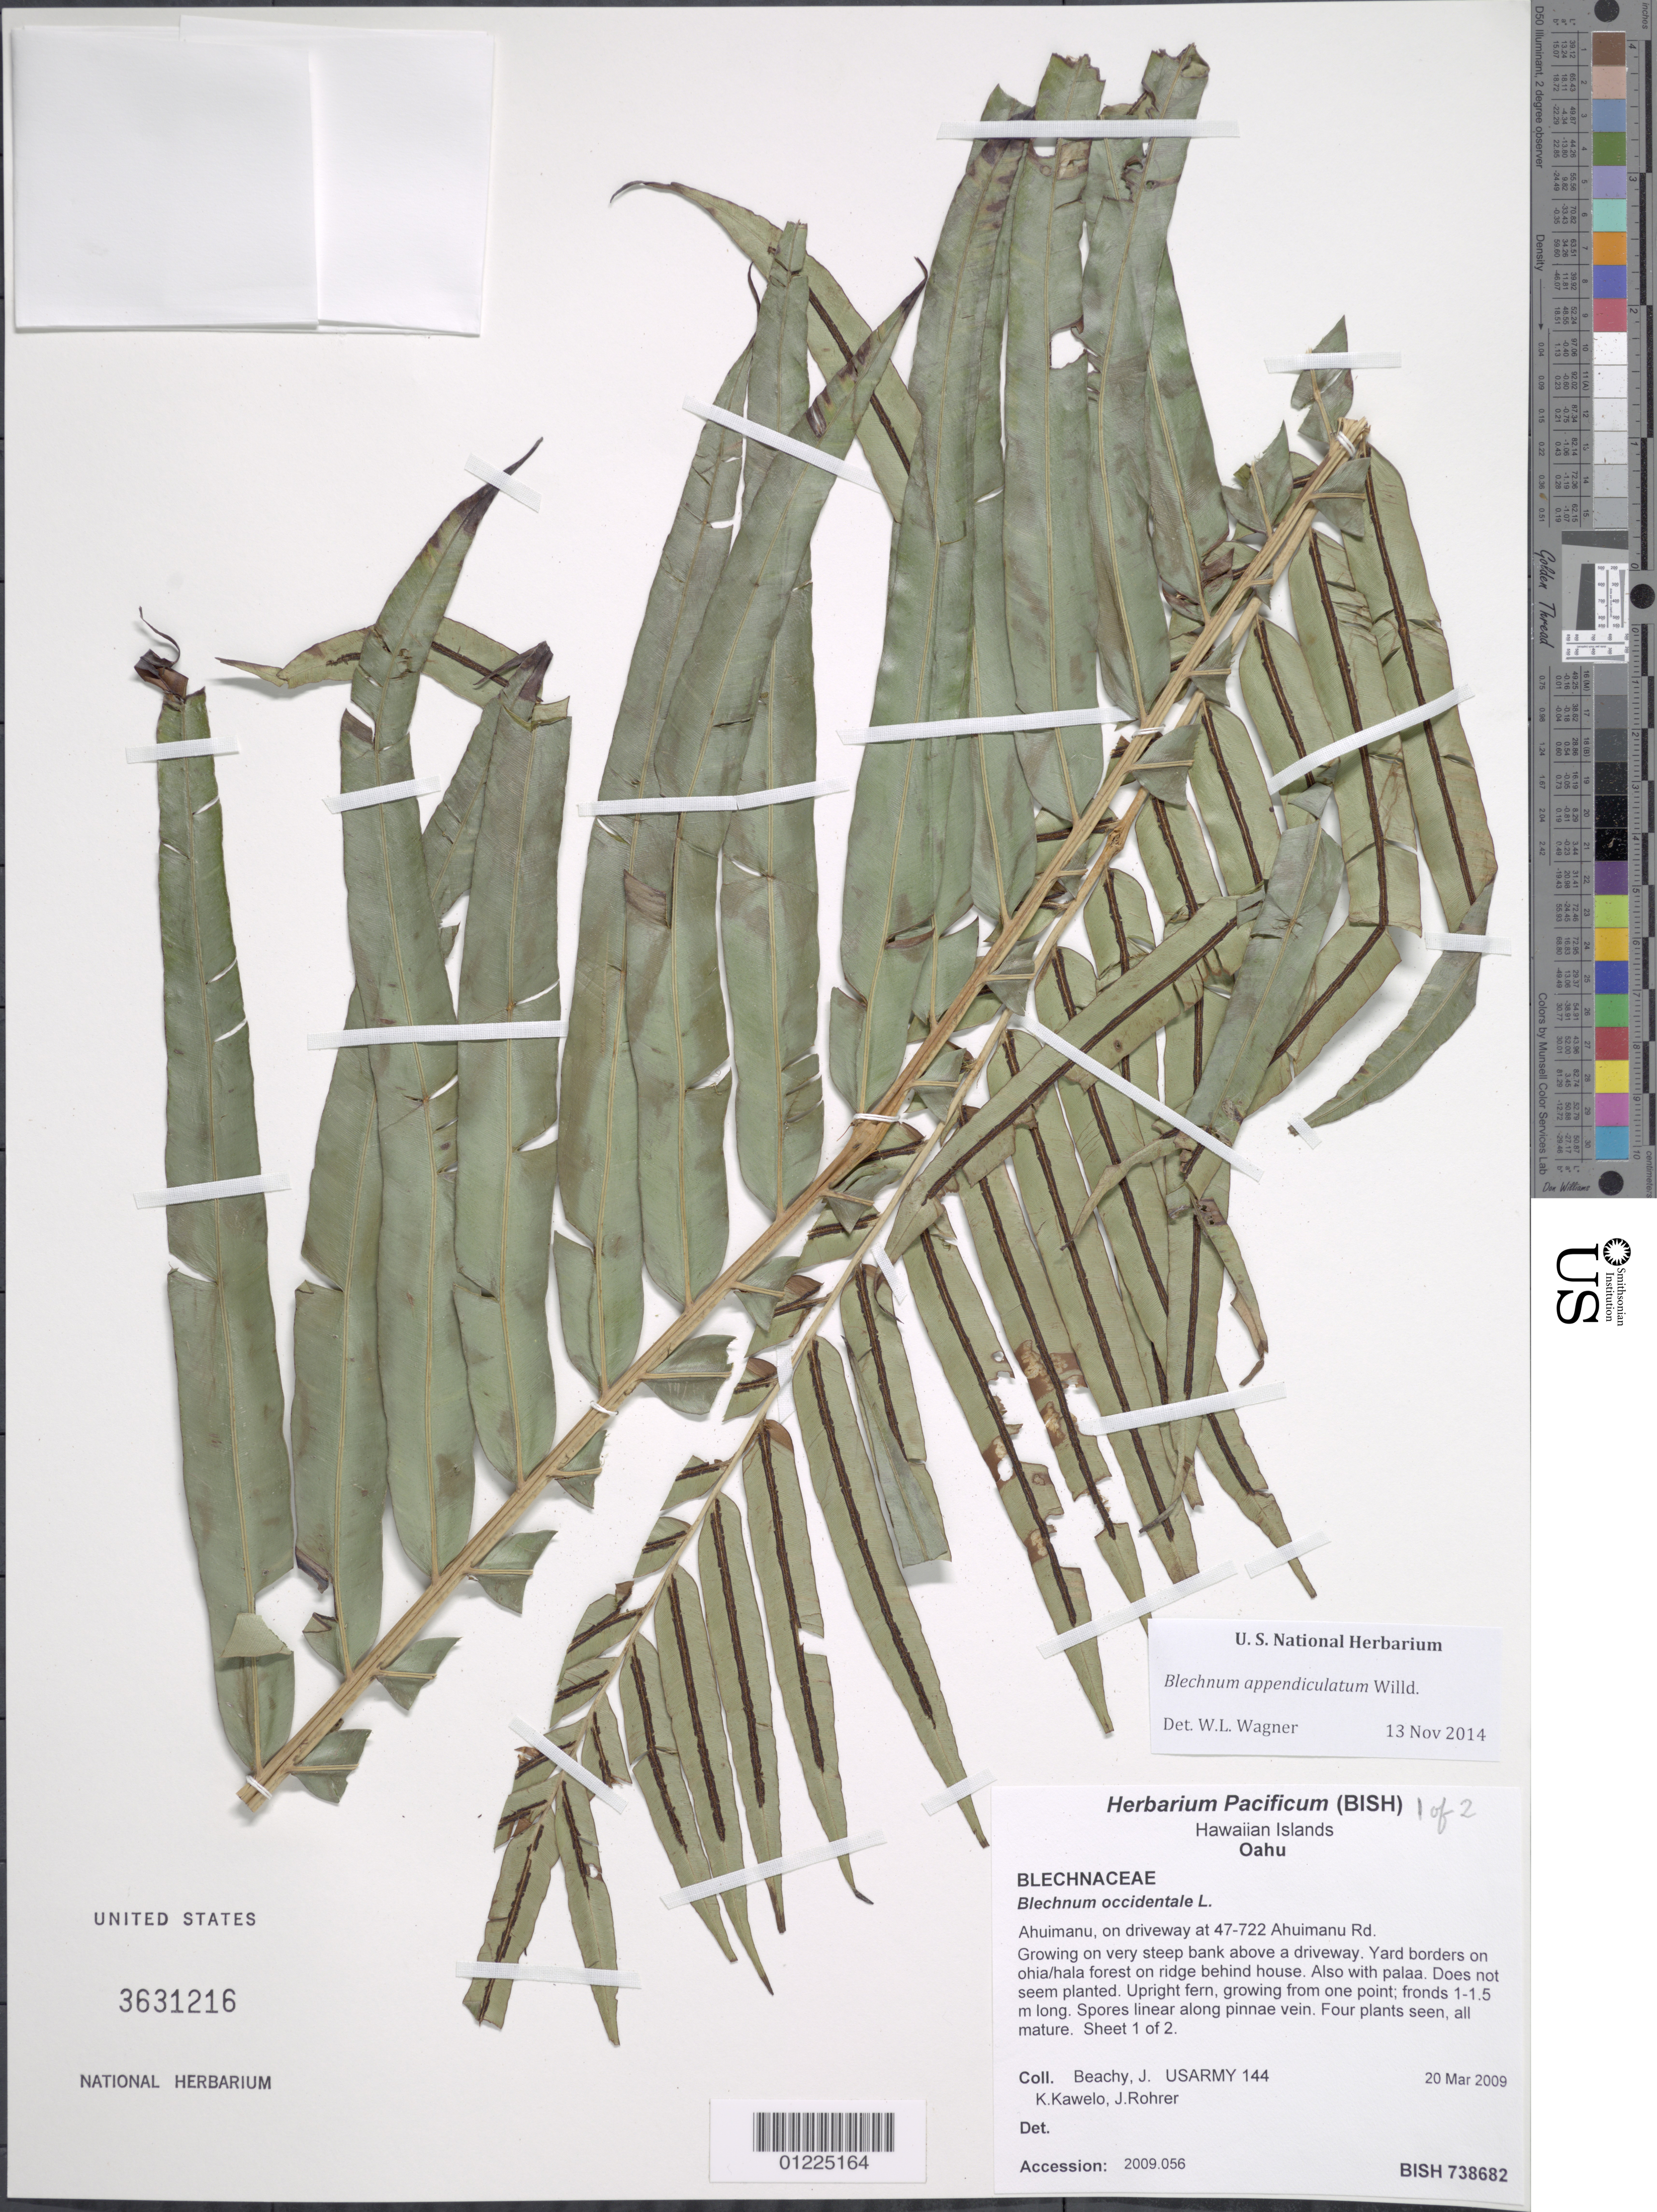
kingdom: Plantae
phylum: Tracheophyta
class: Polypodiopsida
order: Polypodiales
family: Blechnaceae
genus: Blechnum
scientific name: Blechnum appendiculatum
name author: Willd.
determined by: Wagner, W. L., (BOT), Smithsonian Institution - National Museum of Natural History (UNITED STATES)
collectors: J. Beachy, K. Kawelo & J. Rohrer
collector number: USARMY 144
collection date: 2009-03-20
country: United States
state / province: Hawaii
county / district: Honolulu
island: Oahu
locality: Ahuimanu, on driveway at 47-722 Ahuimanu Rd.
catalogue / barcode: US 3631216